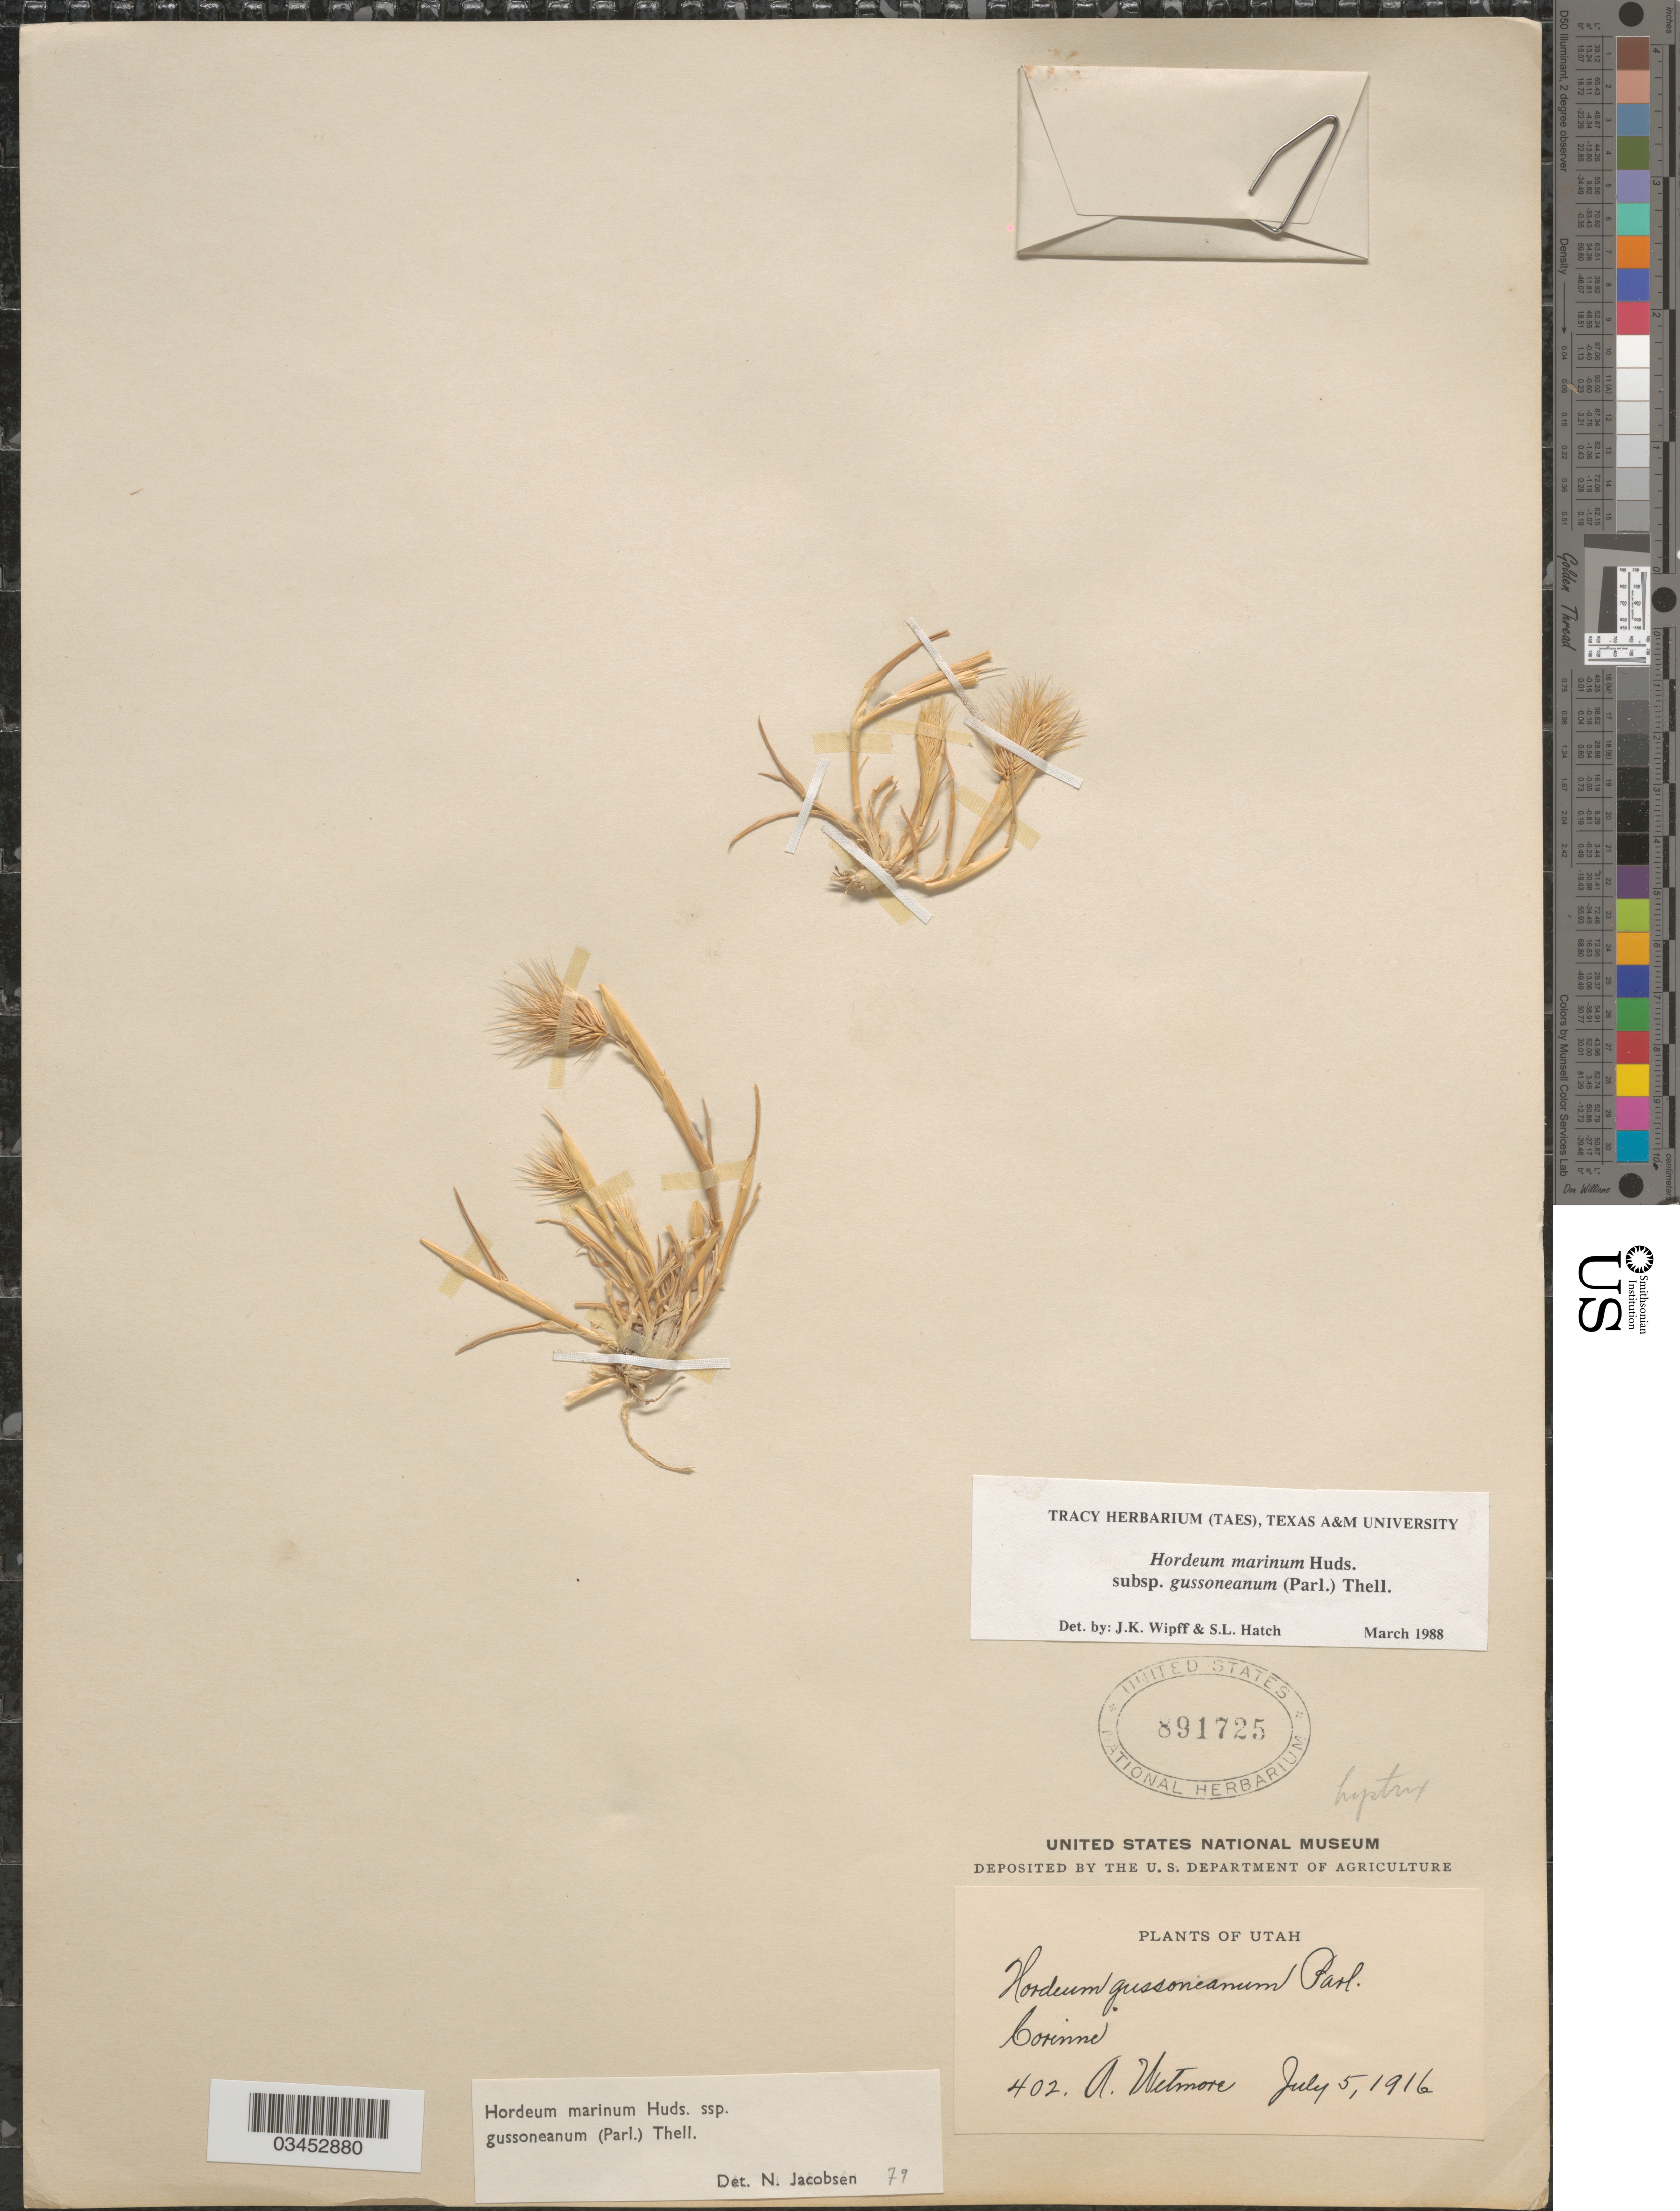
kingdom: Plantae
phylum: Tracheophyta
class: Liliopsida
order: Poales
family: Poaceae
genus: Hordeum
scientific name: Hordeum marinum subsp. gussoneanum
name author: (Parl.) Thell.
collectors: A. Wetmore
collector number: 402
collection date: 1916-07-05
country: United States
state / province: Utah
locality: Corinne.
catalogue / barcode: US 891725